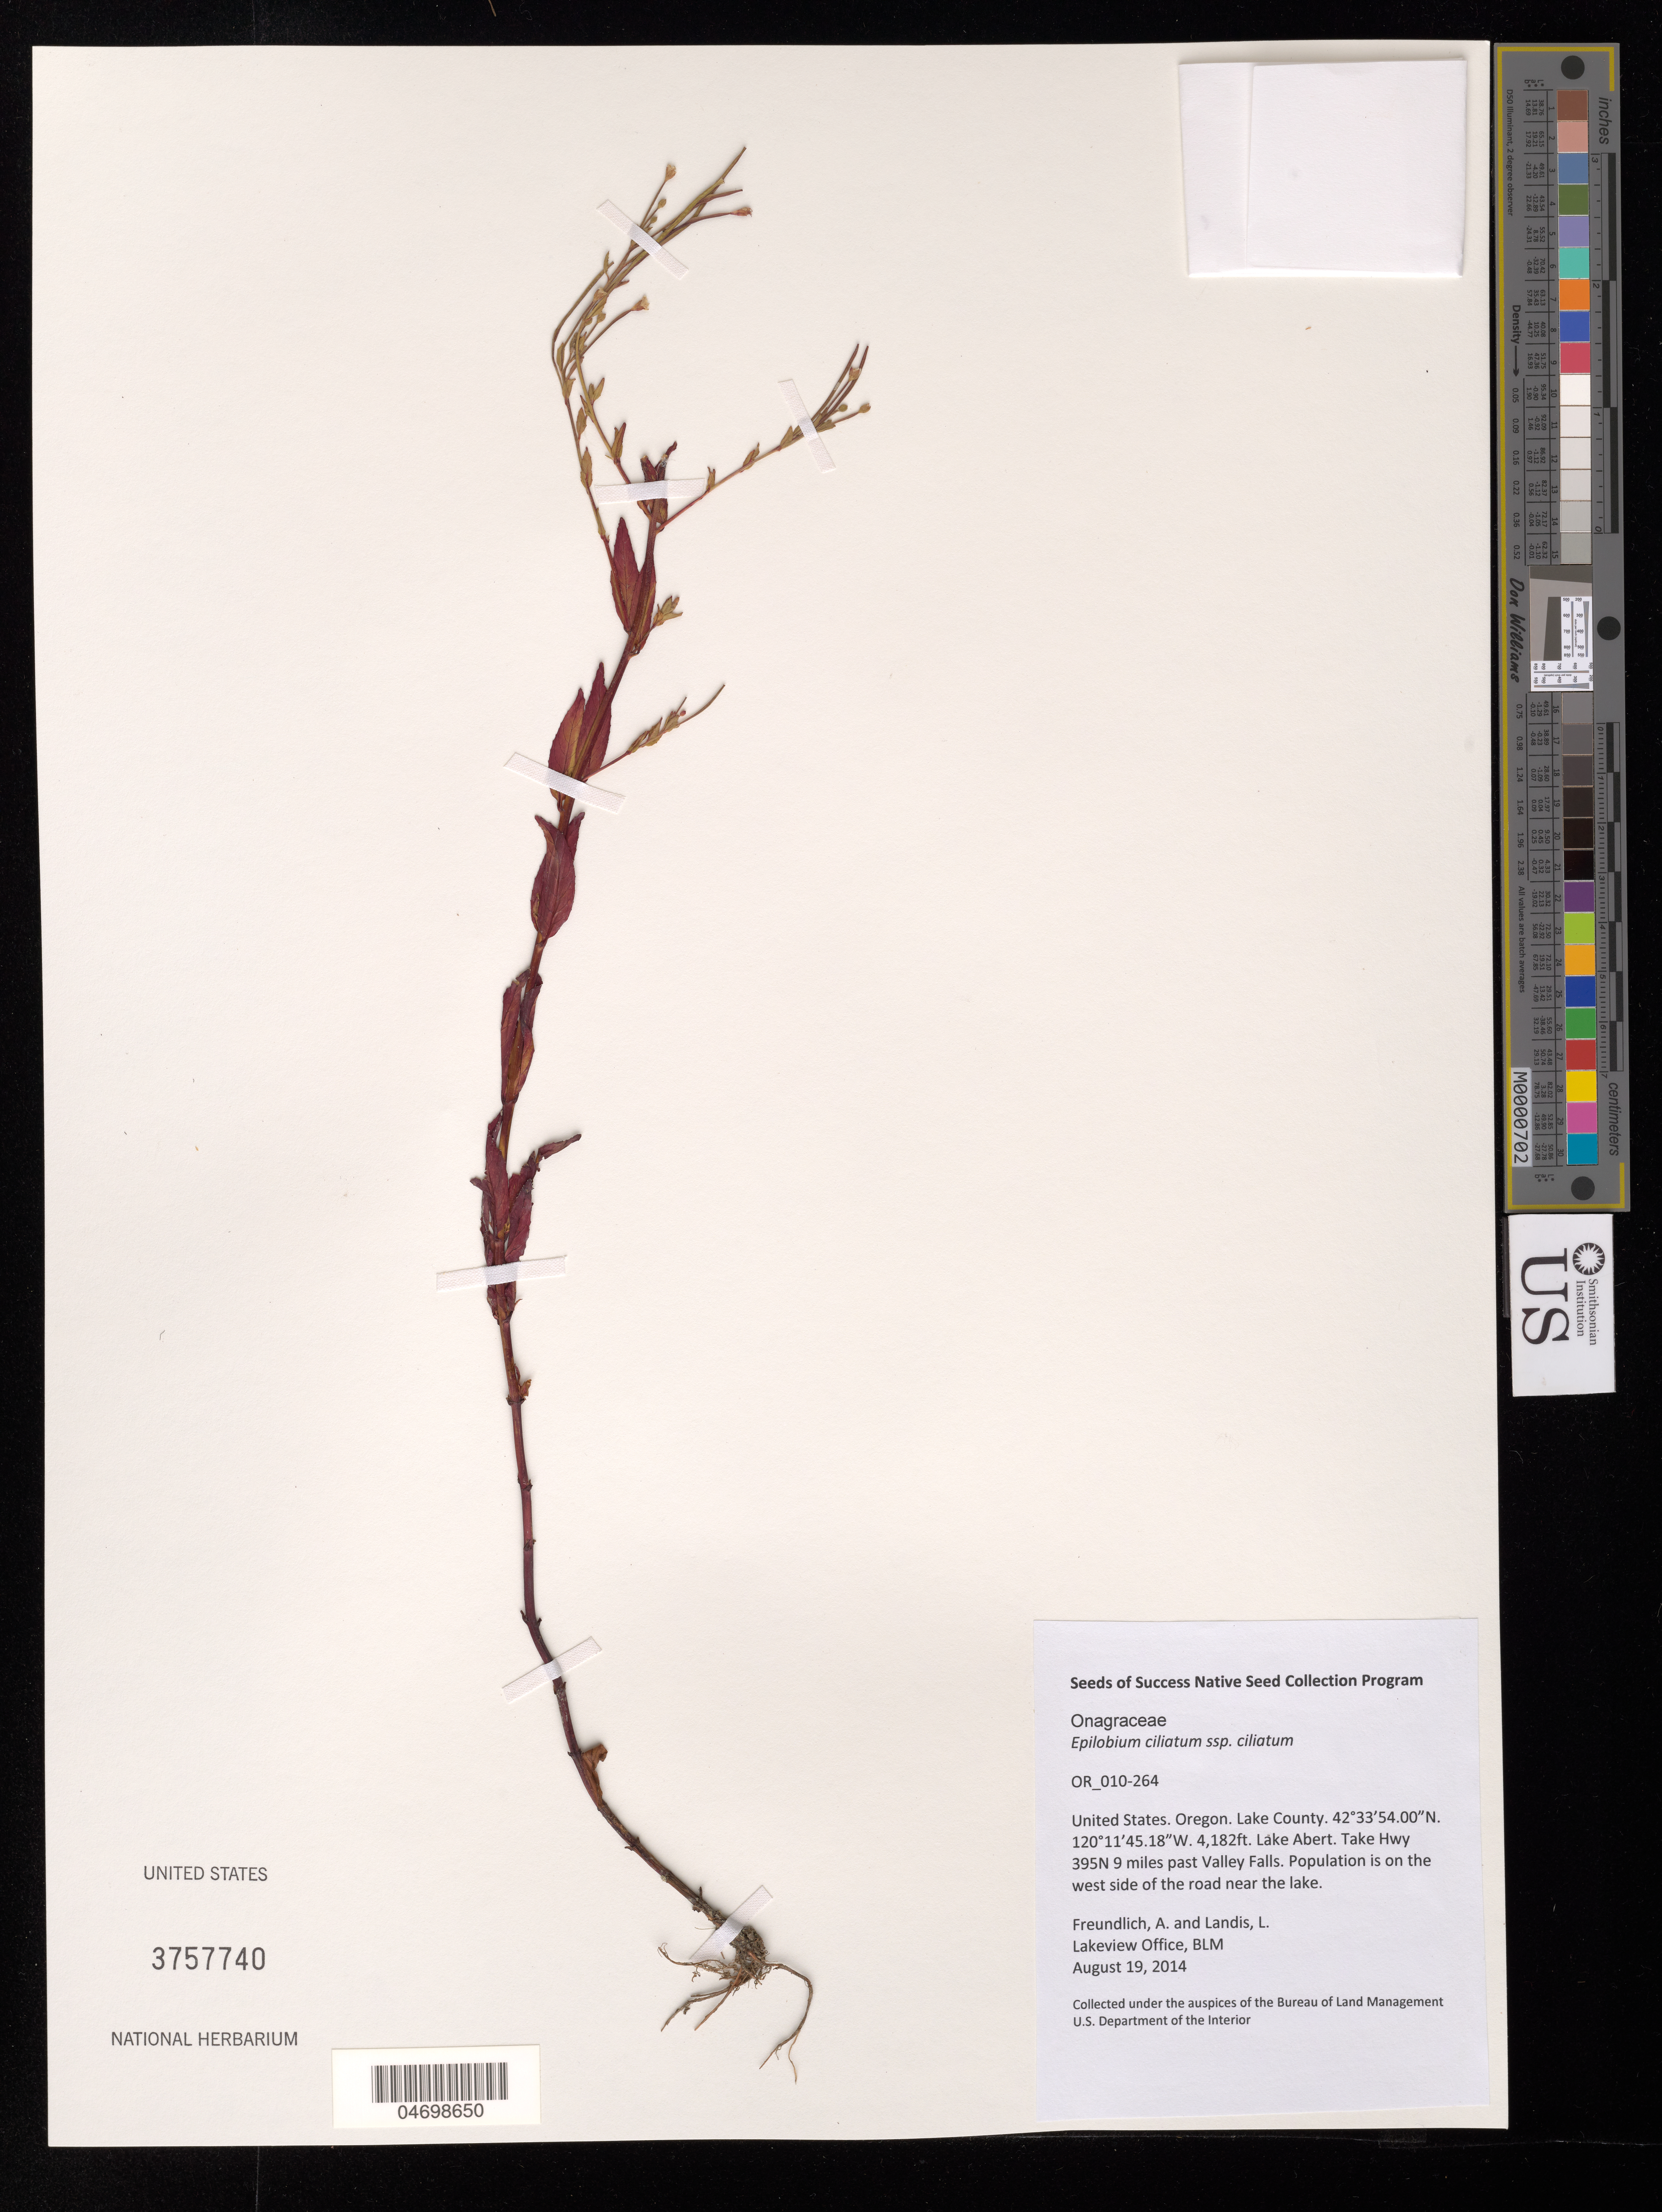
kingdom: Plantae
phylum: Tracheophyta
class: Magnoliopsida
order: Myrtales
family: Onagraceae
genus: Epilobium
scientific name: Epilobium ciliatum subsp. ciliatum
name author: Raf.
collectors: A. Freundlich & L. Landis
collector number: OR-010-264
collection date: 2014-08-19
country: United States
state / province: Oregon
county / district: Lake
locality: Lake Abert., Hwy 395N 9 mi. past Valley Falls.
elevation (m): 1275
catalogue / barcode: US 3757740